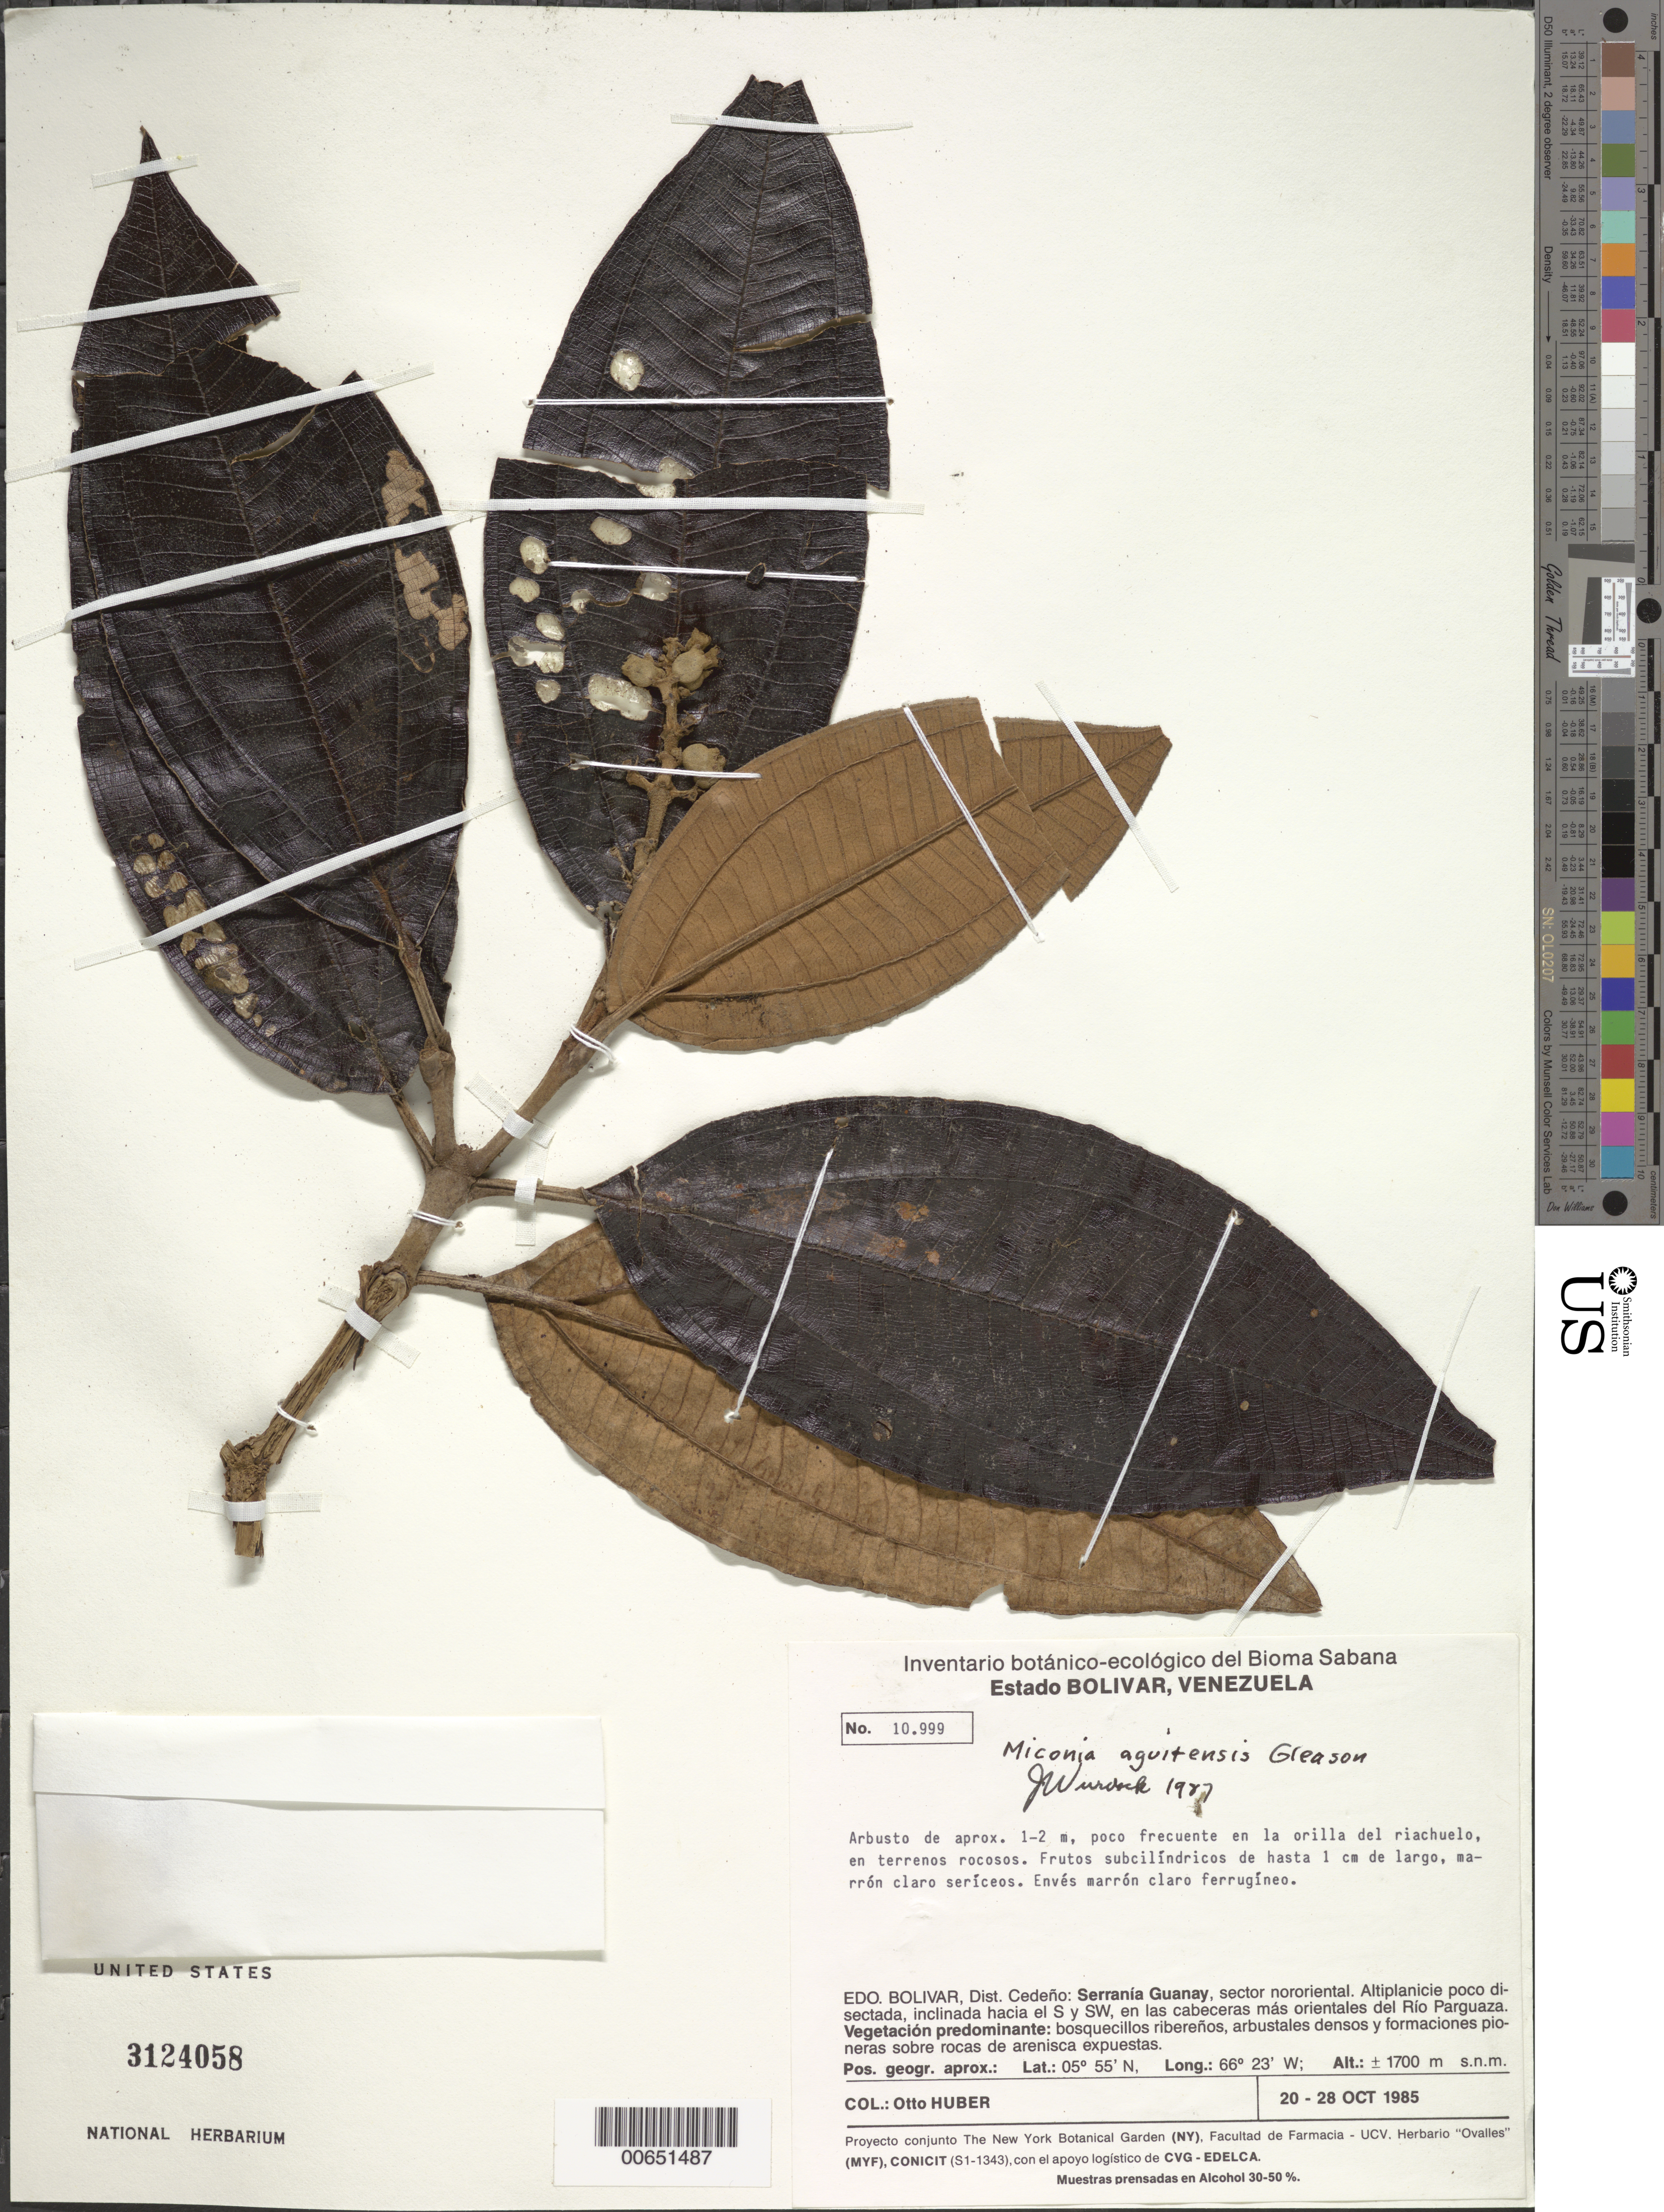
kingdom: Plantae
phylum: Tracheophyta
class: Magnoliopsida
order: Myrtales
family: Melastomataceae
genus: Miconia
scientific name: Miconia aguitensis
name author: Gleason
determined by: Wurdack, John J., (US), US (UNITED STATES)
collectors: O. Huber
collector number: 10999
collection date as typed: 20-Oct-85 to 28-Oct-85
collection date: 1985-10-20/1985-10-28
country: Venezuela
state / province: Bolívar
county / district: Cedeño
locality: Serrania Guanay, sector noroiental; orientales del Río Parguaza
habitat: Altiplainice poco disectada, inclinada hacia el S y SW, en las cabeceras; bosquecillos riberenos, arubustales densos y formaciones pioneras sobre….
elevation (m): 1700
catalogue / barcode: US 3124058